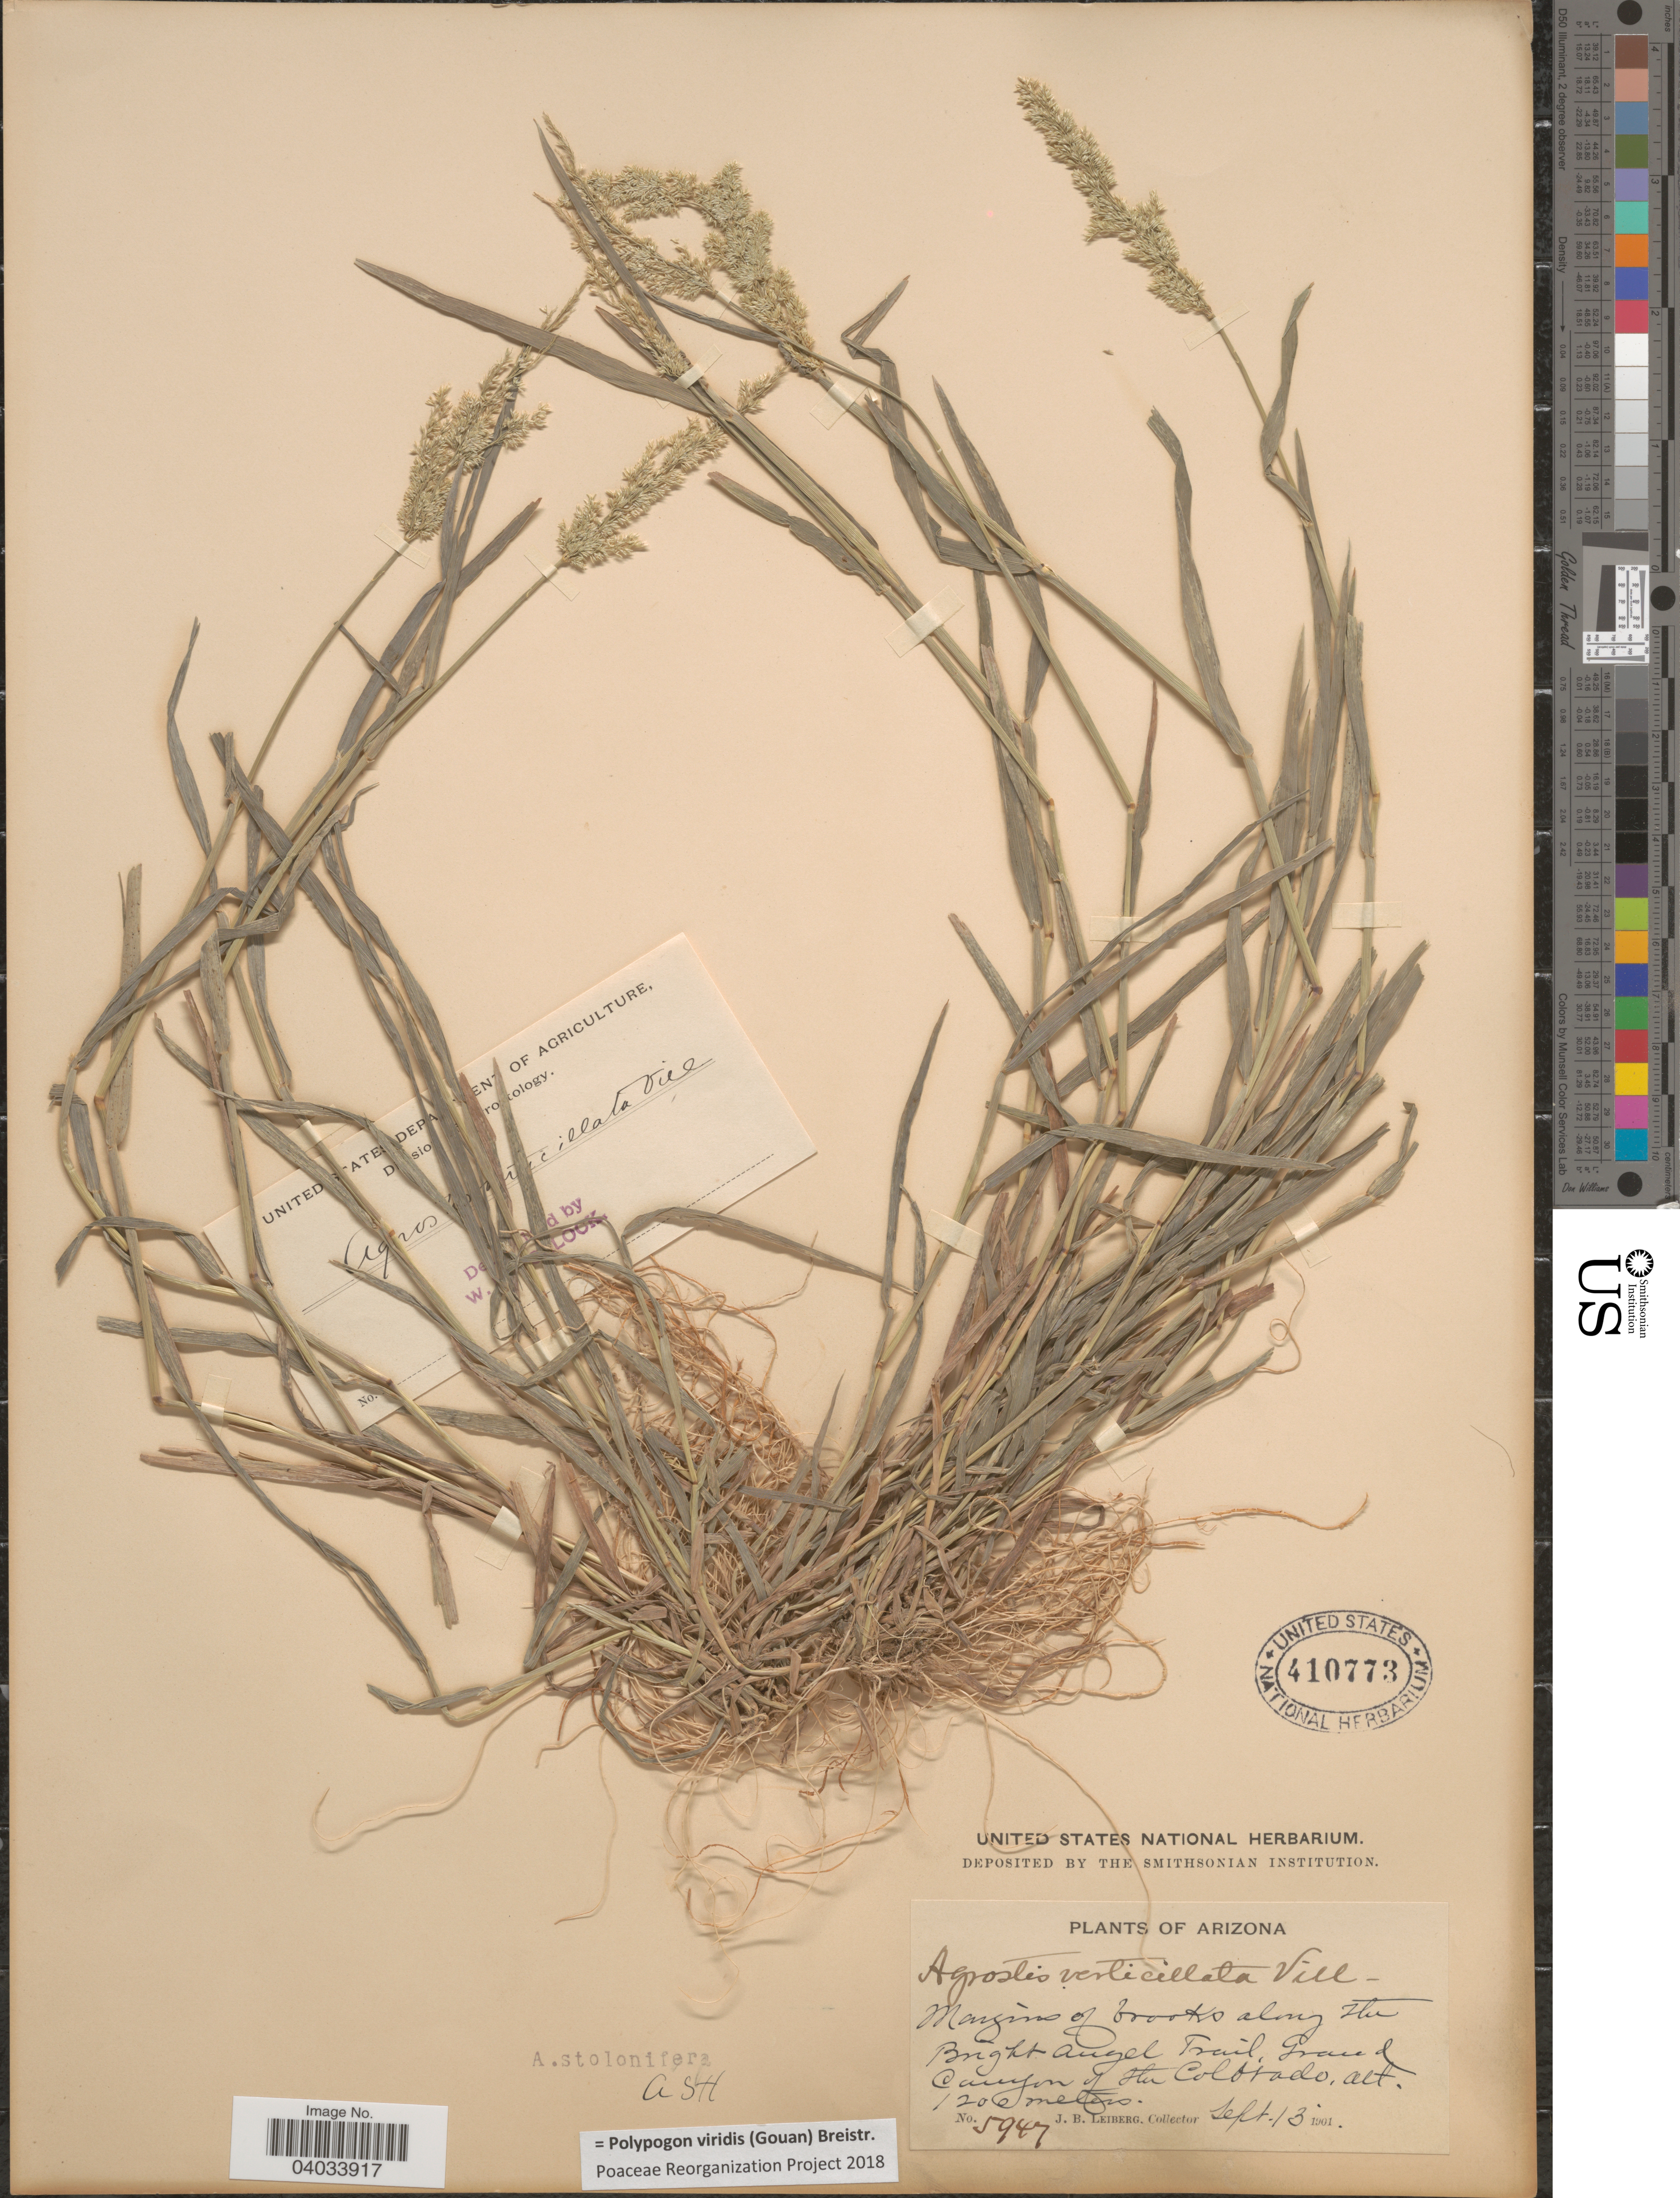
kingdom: Plantae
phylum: Tracheophyta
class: Liliopsida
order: Poales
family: Poaceae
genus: Polypogon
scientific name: Polypogon viridis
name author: (Gouan) Breistroffer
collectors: J. B. Leiberg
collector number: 5947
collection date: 1901-09-13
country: United States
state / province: Arizona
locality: Margins of brooks along the Bright Angel Trail, Grand Canyon of the Colorado.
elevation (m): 1200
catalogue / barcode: US 410773